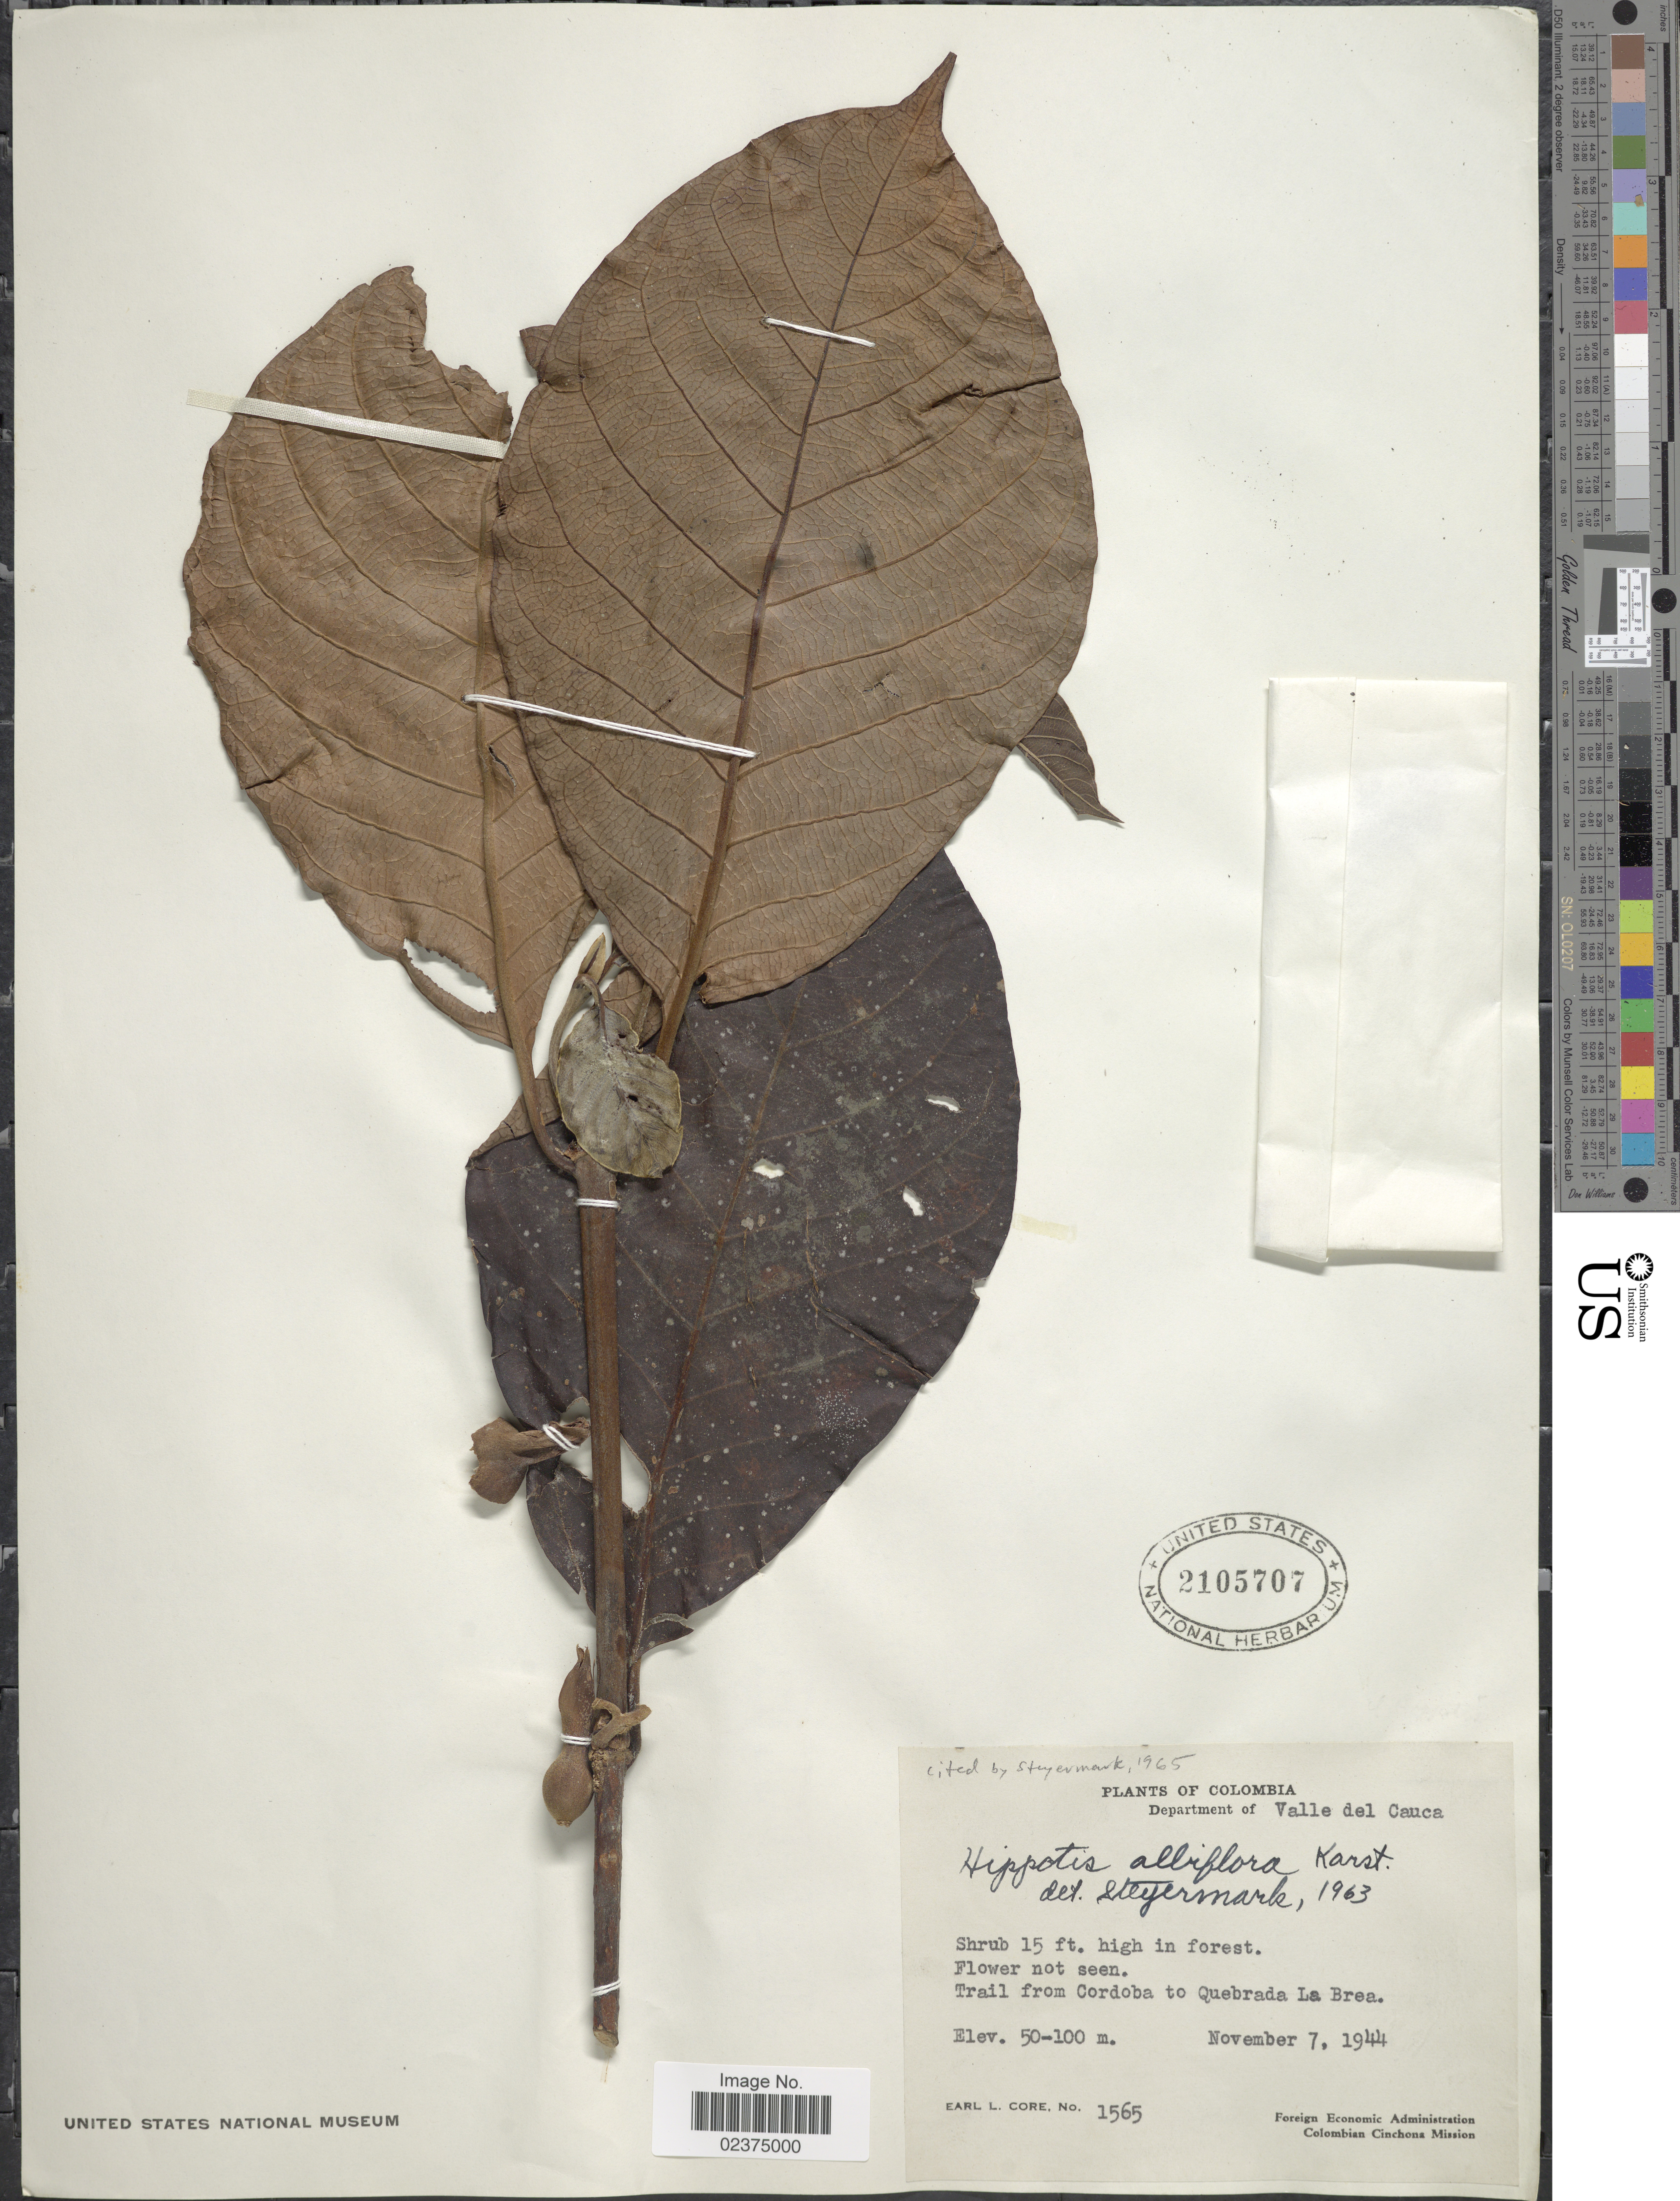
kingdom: Plantae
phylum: Tracheophyta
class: Magnoliopsida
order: Gentianales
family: Rubiaceae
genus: Hippotis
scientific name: Hippotis albiflora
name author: H. Karst.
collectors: E. L. Core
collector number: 1565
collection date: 1944-11-07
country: Colombia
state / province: Valle del Cauca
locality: Department of Valle del Cauca, trail from Cordoba to Quebrada La Brea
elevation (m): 50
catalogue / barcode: US 2105707